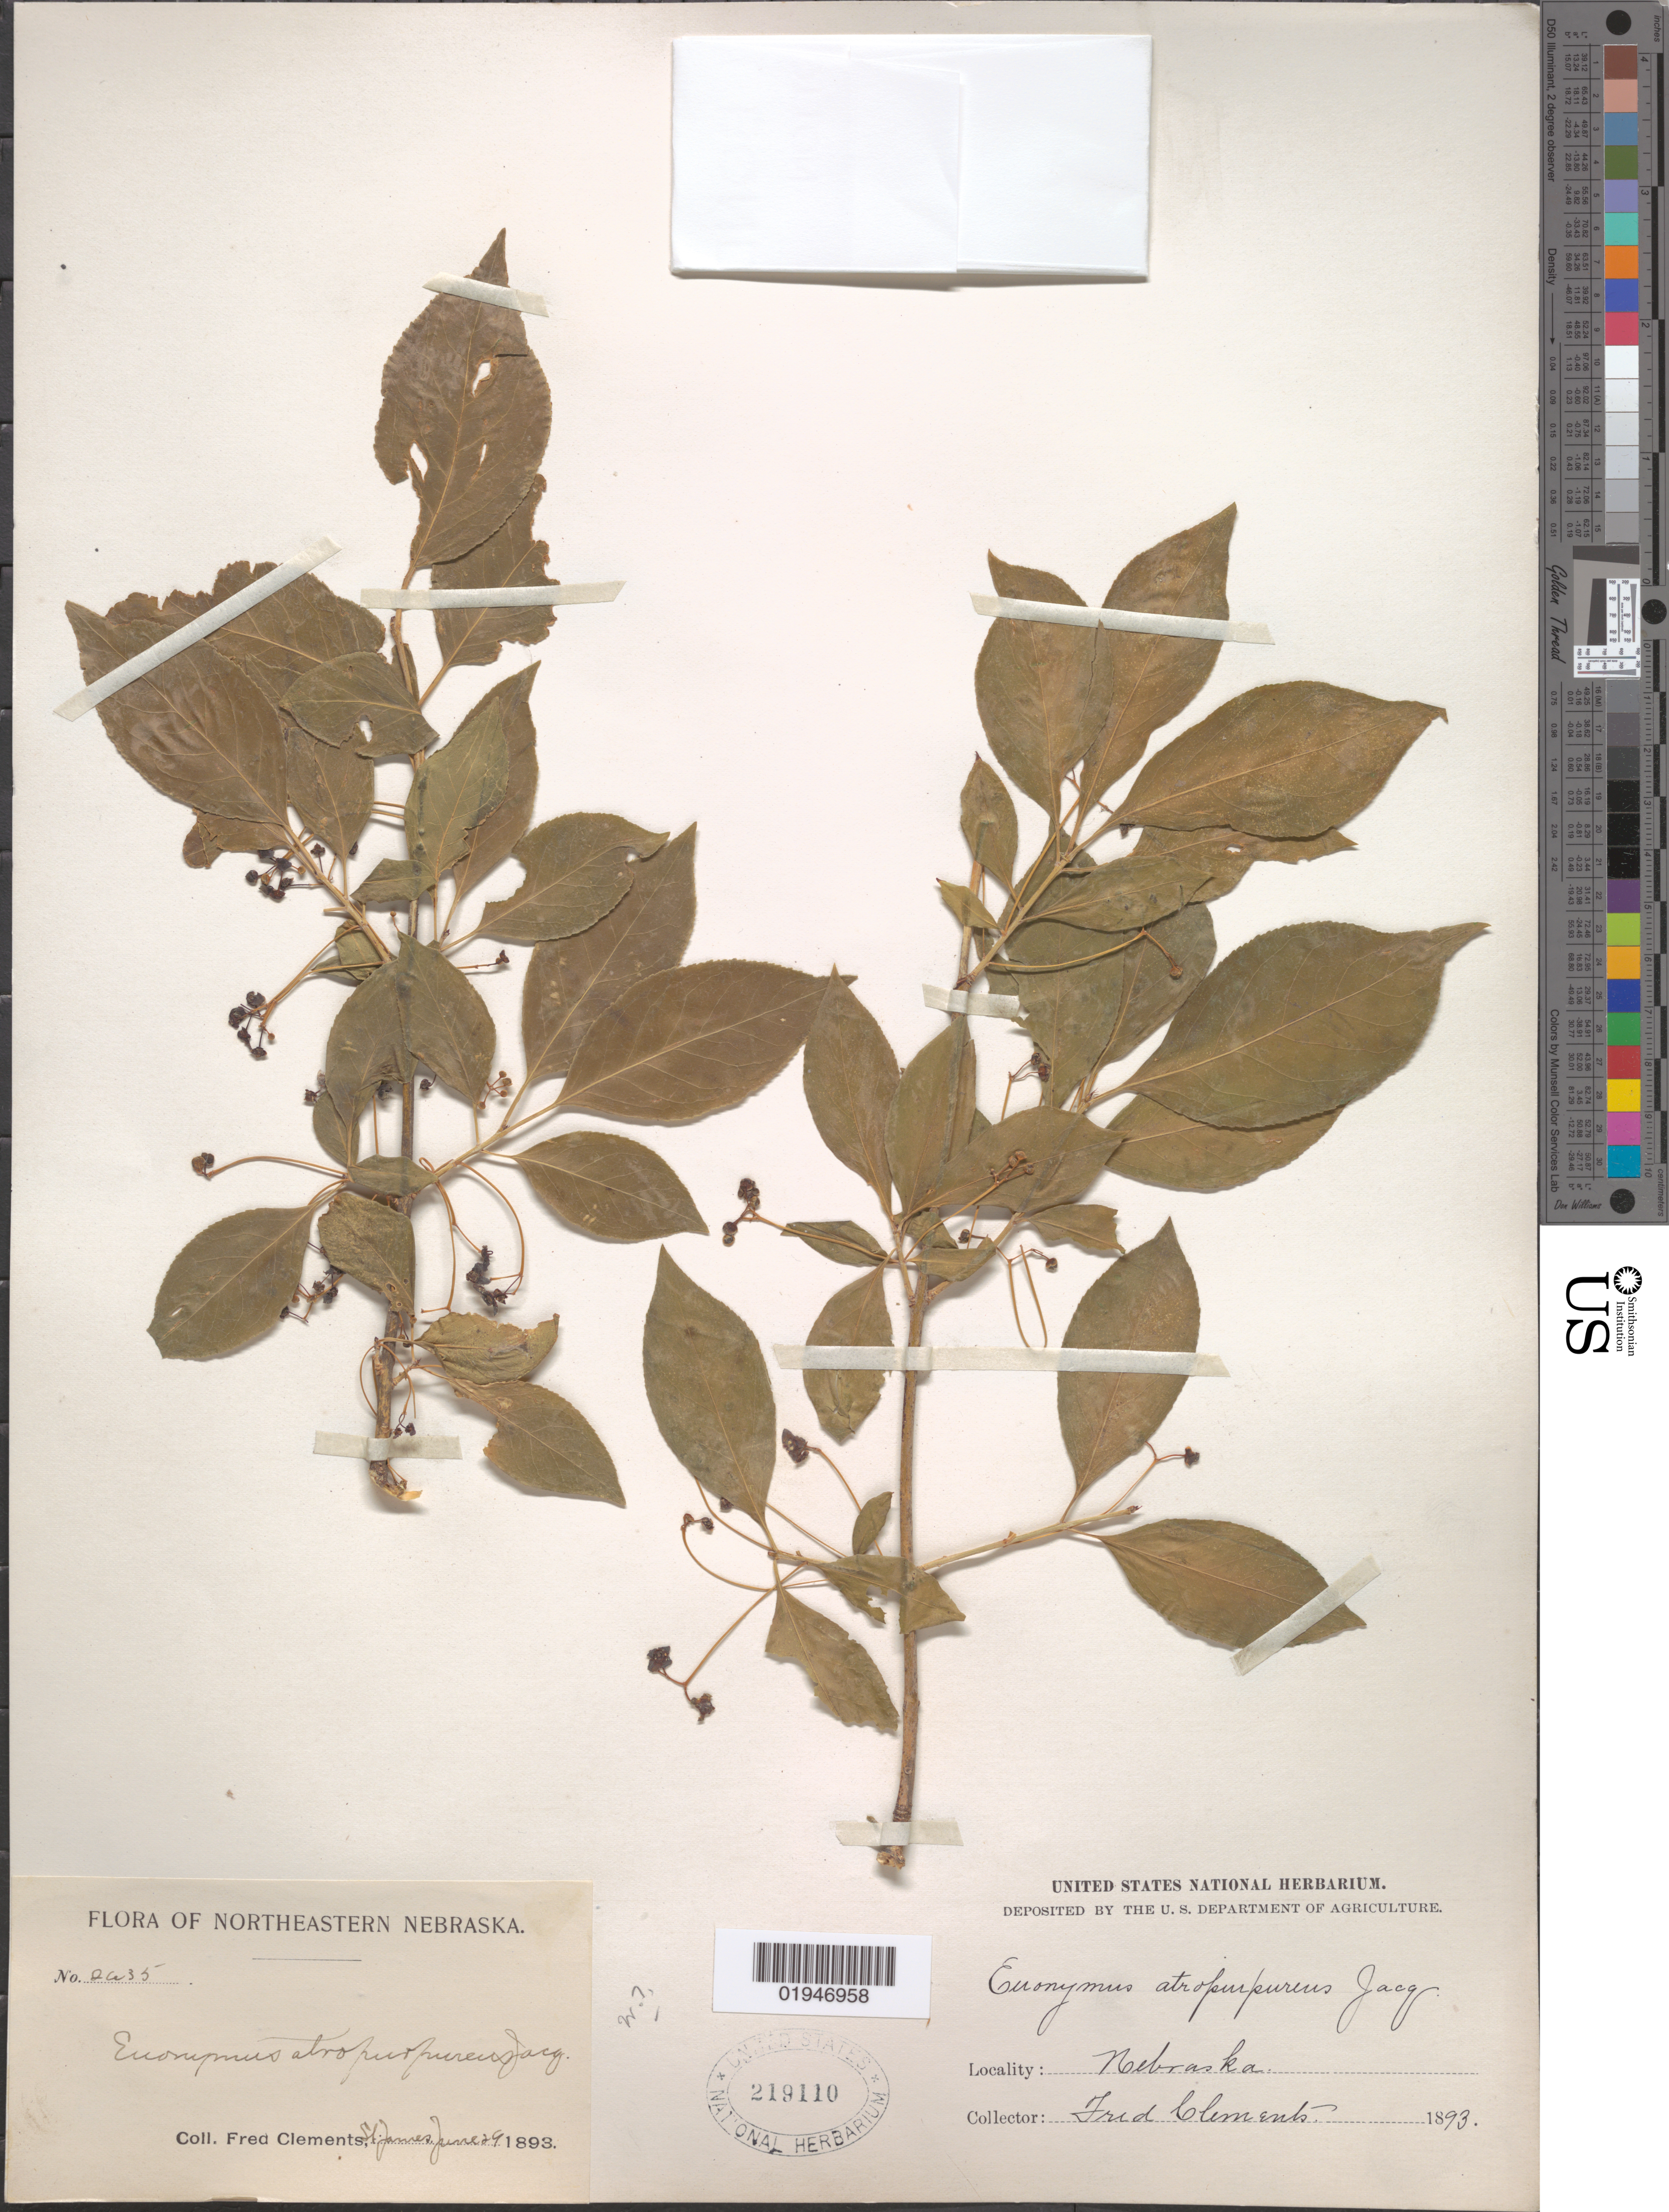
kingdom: Plantae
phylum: Tracheophyta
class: Magnoliopsida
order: Celastrales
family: Celastraceae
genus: Euonymus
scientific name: Euonymus atropurpureus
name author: Jacq.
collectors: F. E. Clements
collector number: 2635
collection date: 1893-06-29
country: United States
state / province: Nebraska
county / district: Cedar County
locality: St. James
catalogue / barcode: US 219110